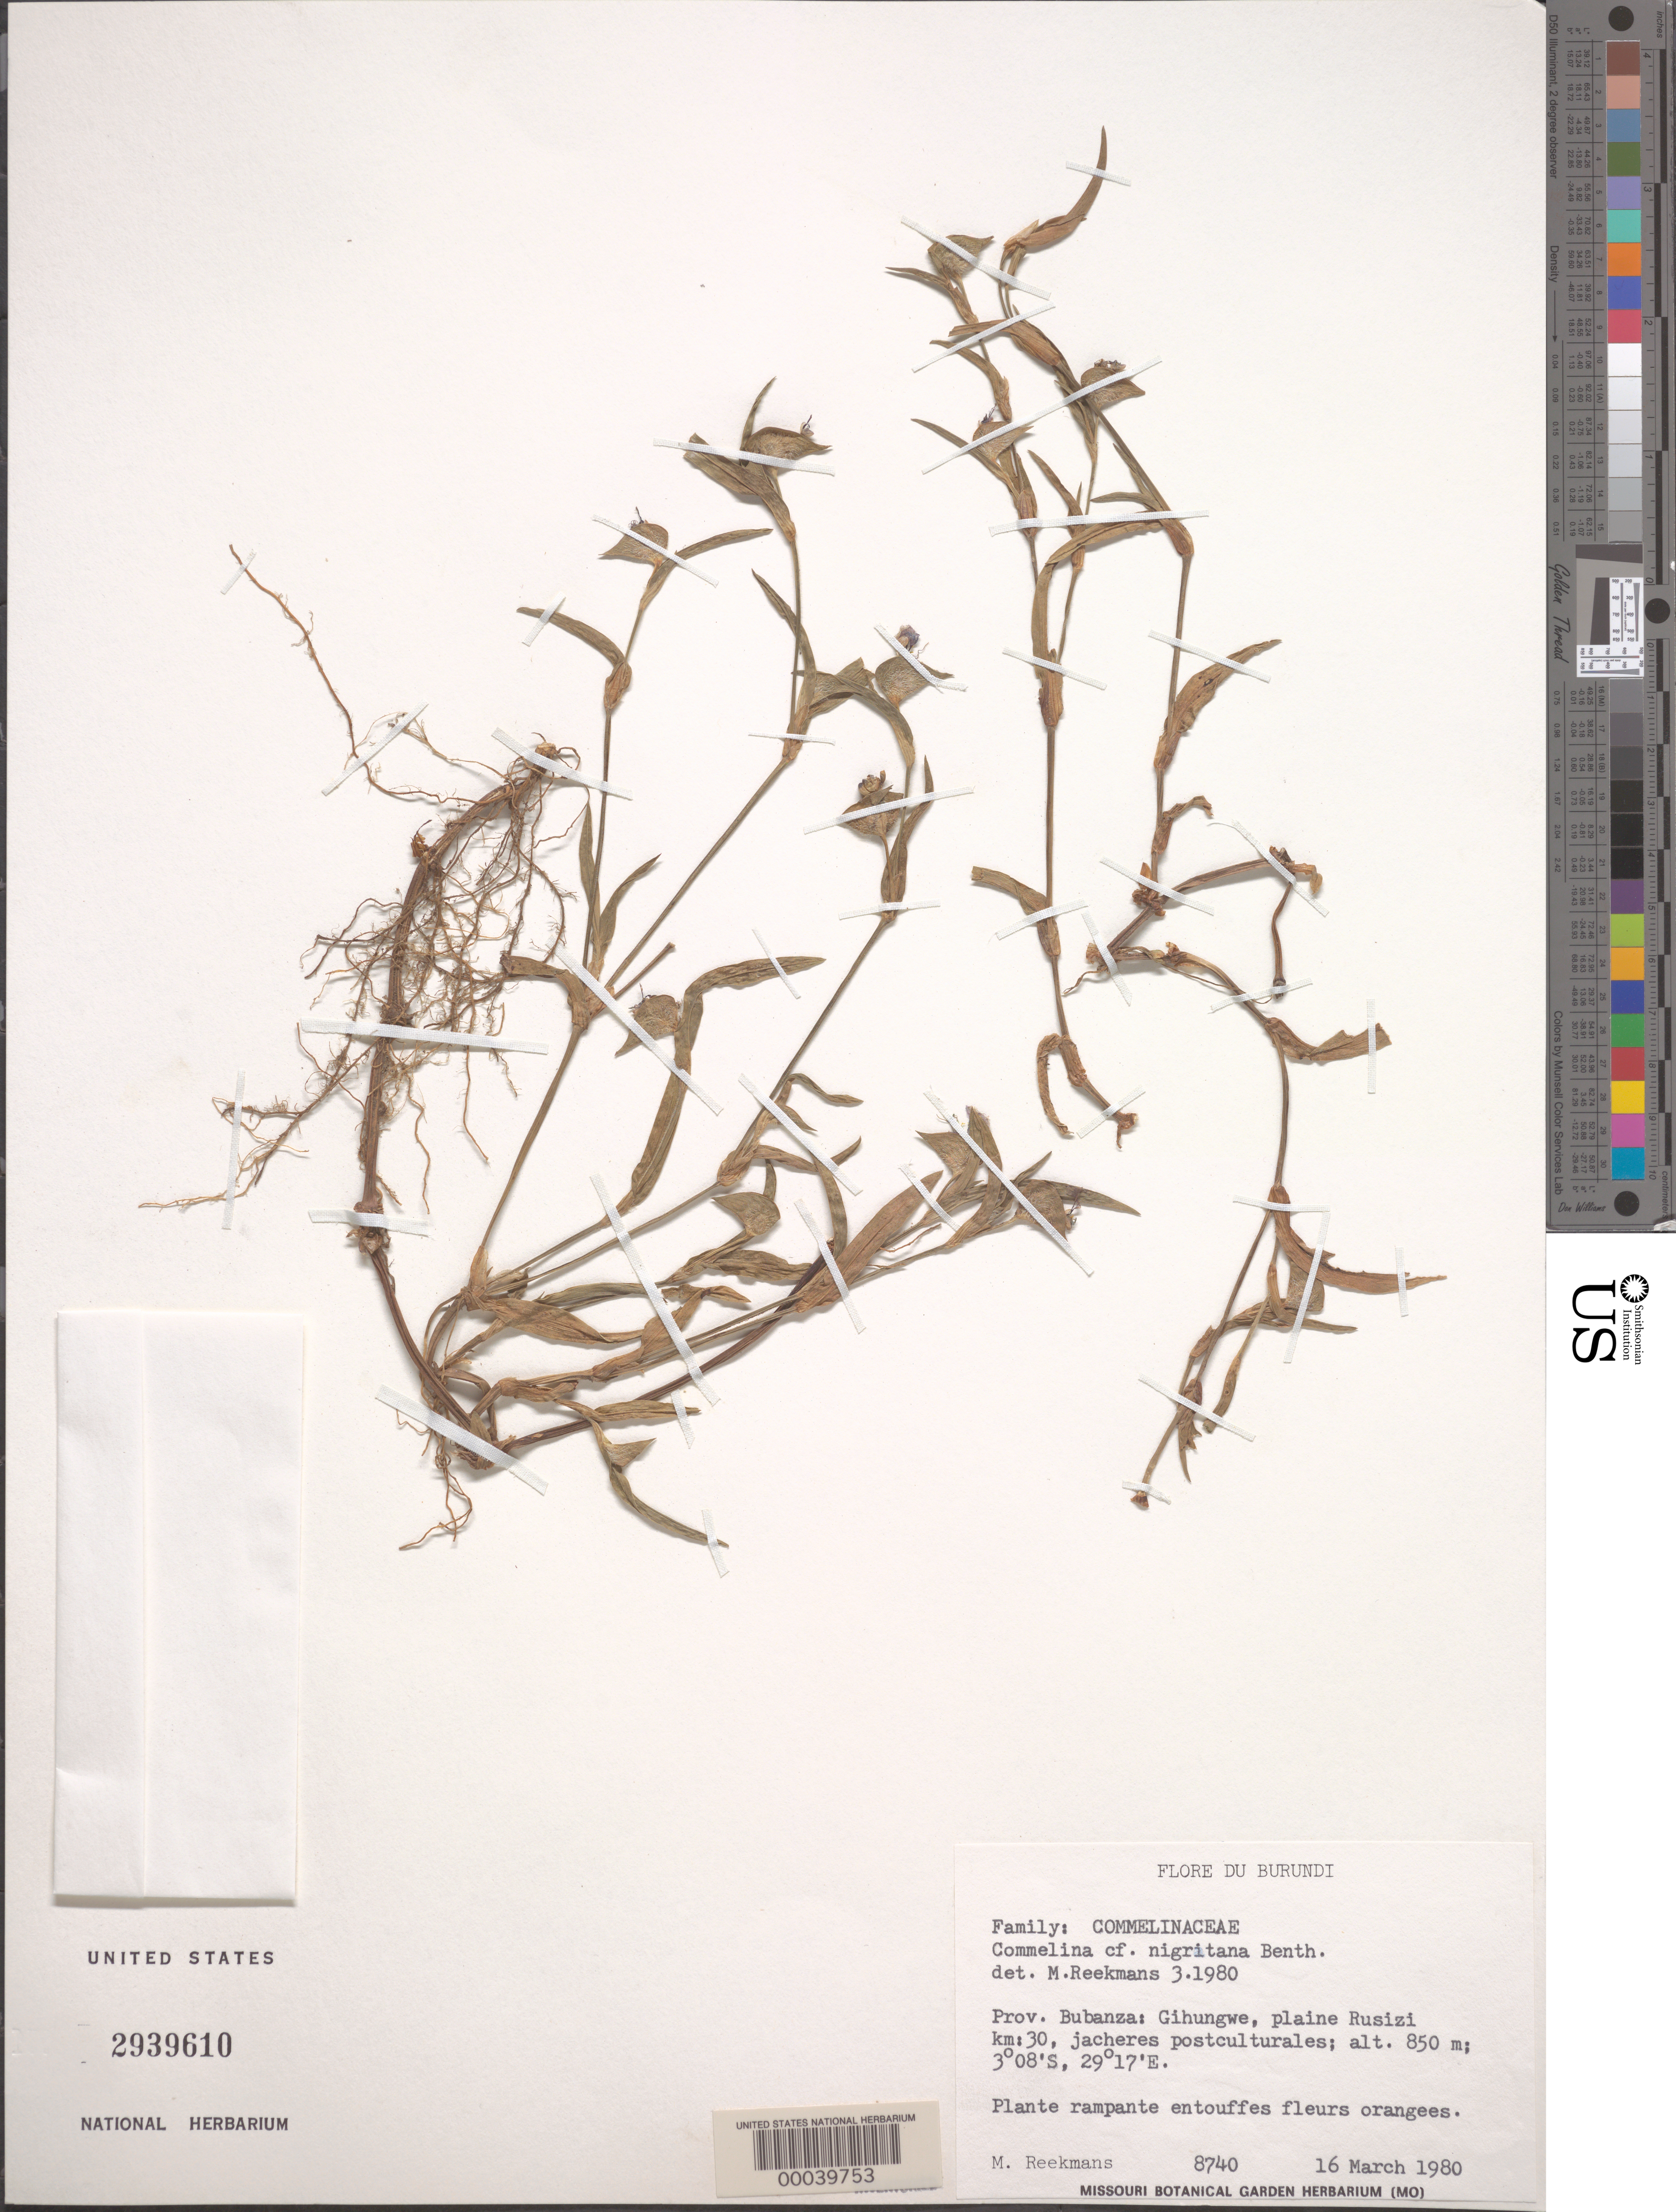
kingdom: Plantae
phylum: Tracheophyta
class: Liliopsida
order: Commelinales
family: Commelinaceae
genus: Commelina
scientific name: Commelina nigritana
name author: Benth.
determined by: Reekmans, M.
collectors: M. Reekmans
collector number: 8740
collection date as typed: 16 Mar 1980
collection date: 1980-03-16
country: Burundi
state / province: Bubanza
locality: Gihungwe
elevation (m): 850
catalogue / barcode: US 2939610